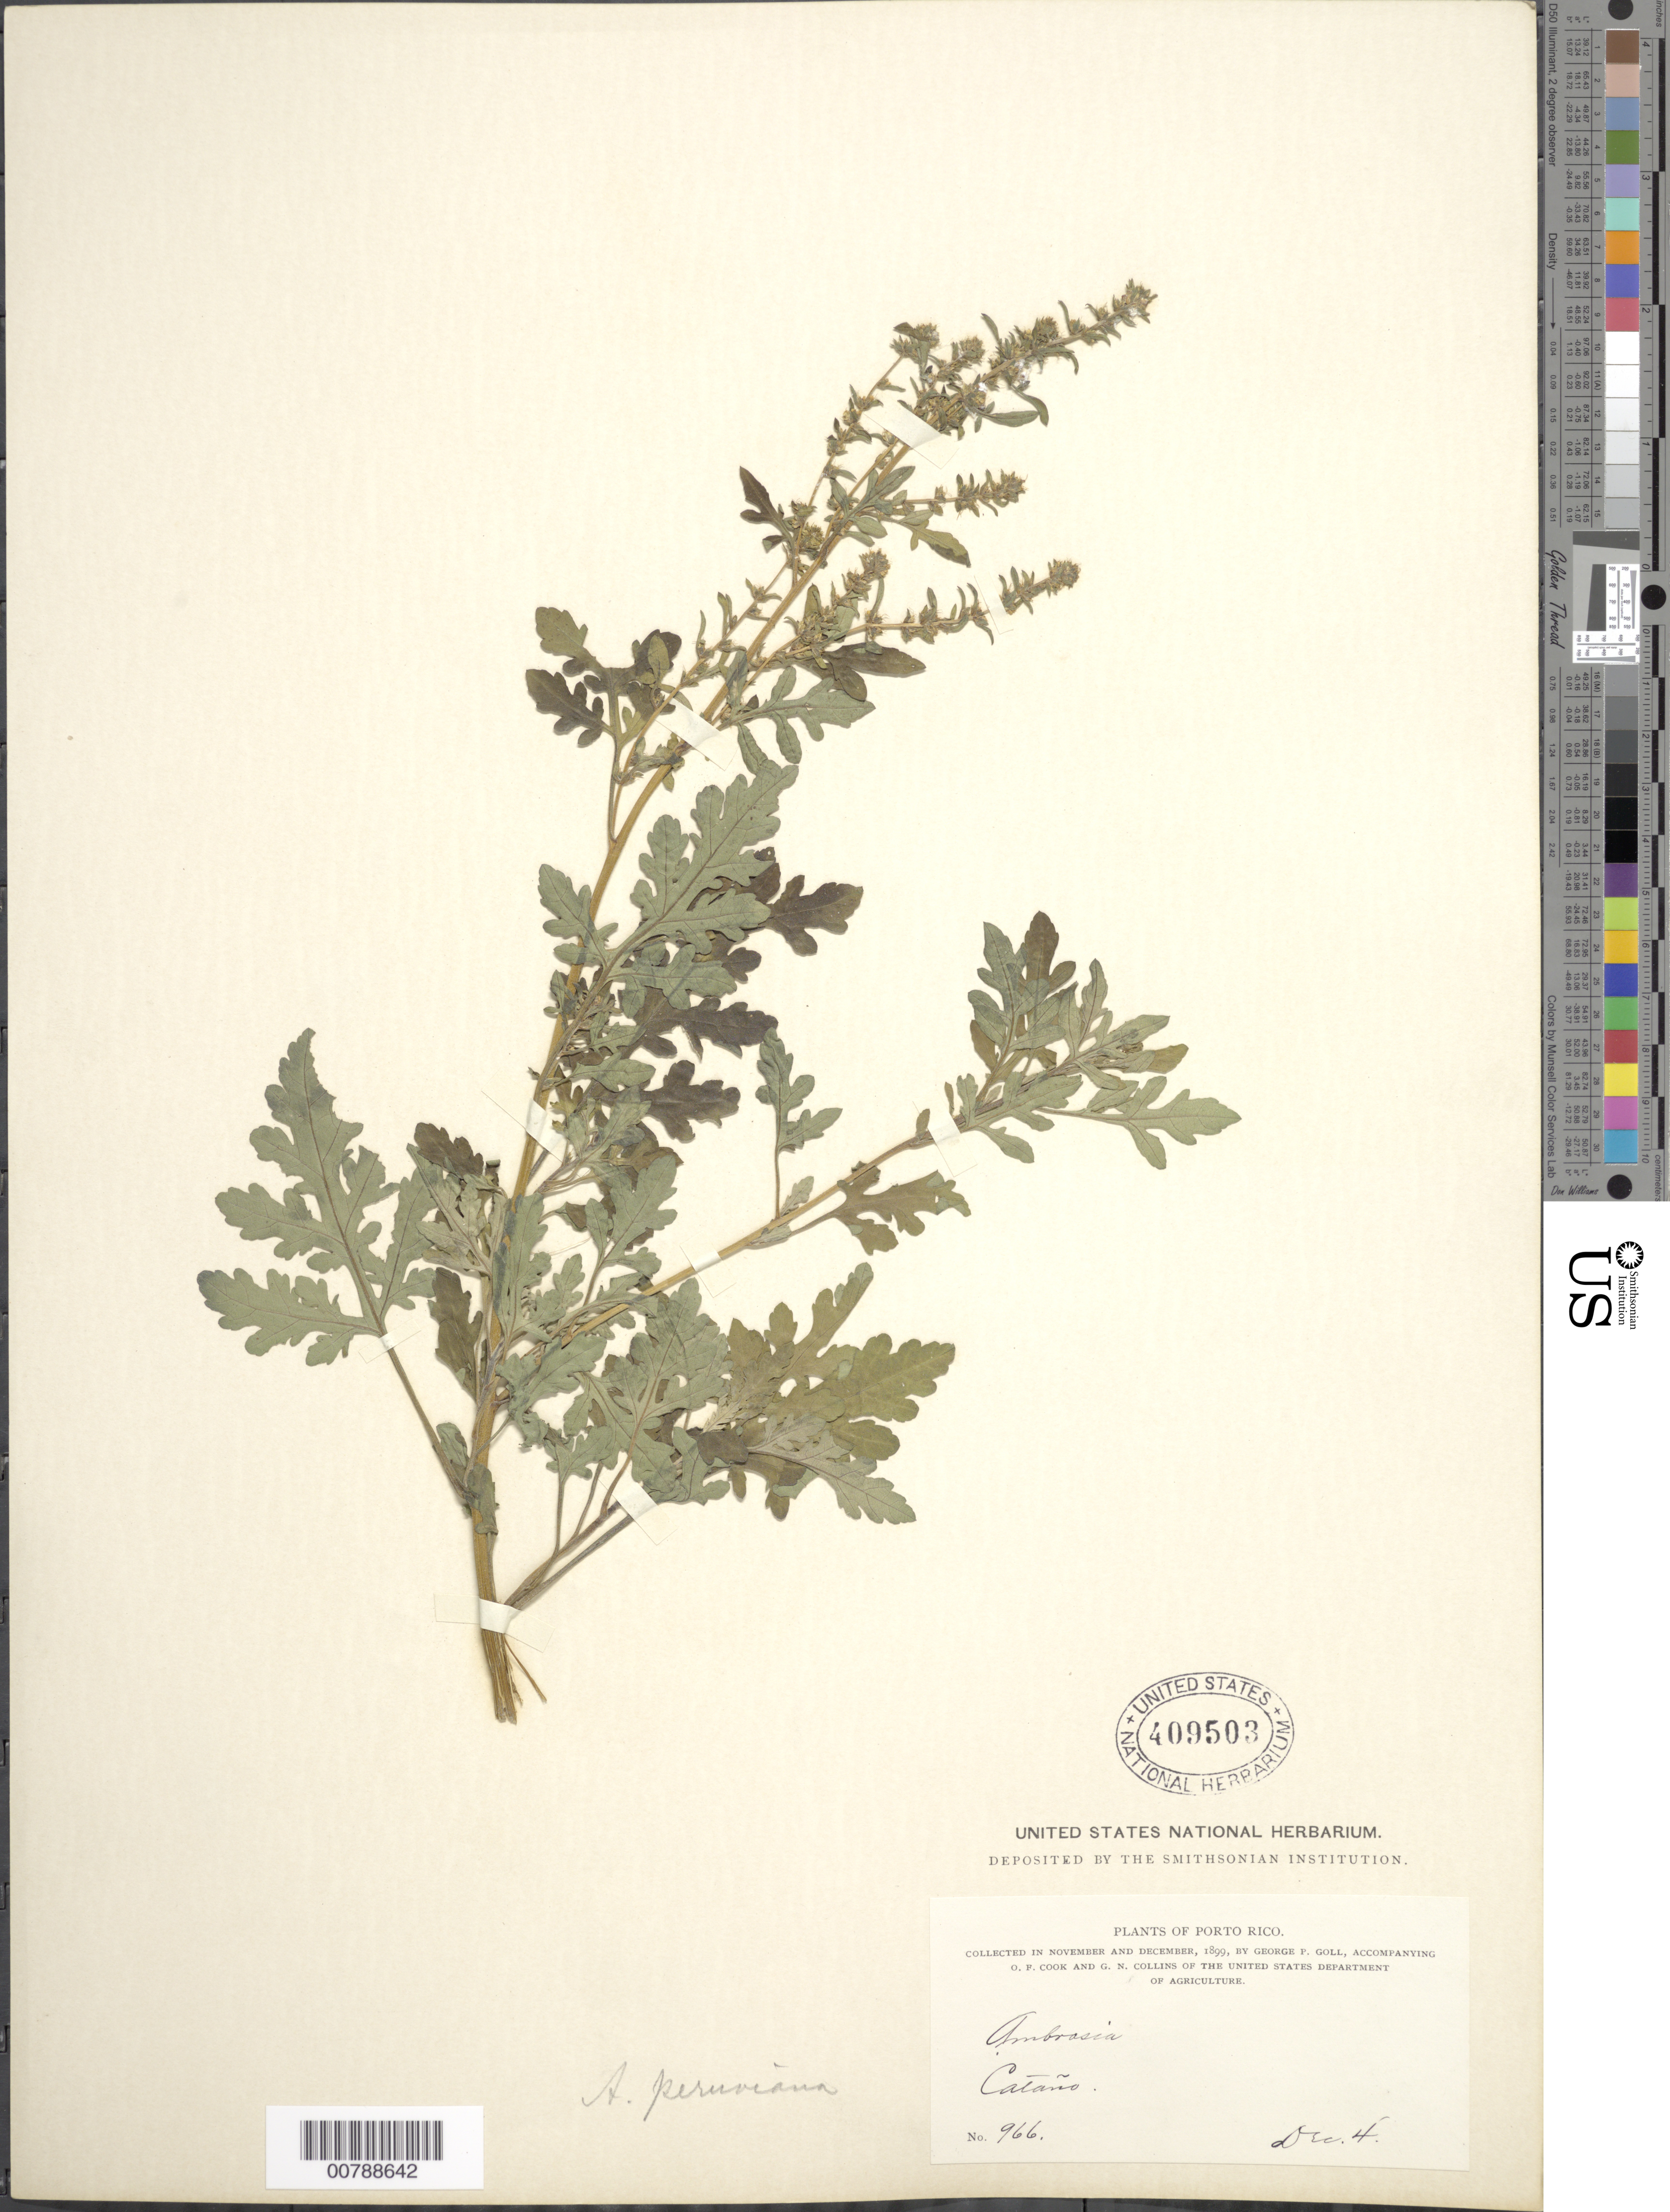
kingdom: Plantae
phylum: Tracheophyta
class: Magnoliopsida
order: Asterales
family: Asteraceae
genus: Ambrosia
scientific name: Ambrosia peruviana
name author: Willd.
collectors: G. Goll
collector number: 966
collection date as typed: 04 Dec 1899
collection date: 1899-12-04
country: Puerto Rico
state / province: Cataño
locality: Cataño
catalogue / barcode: US 409503